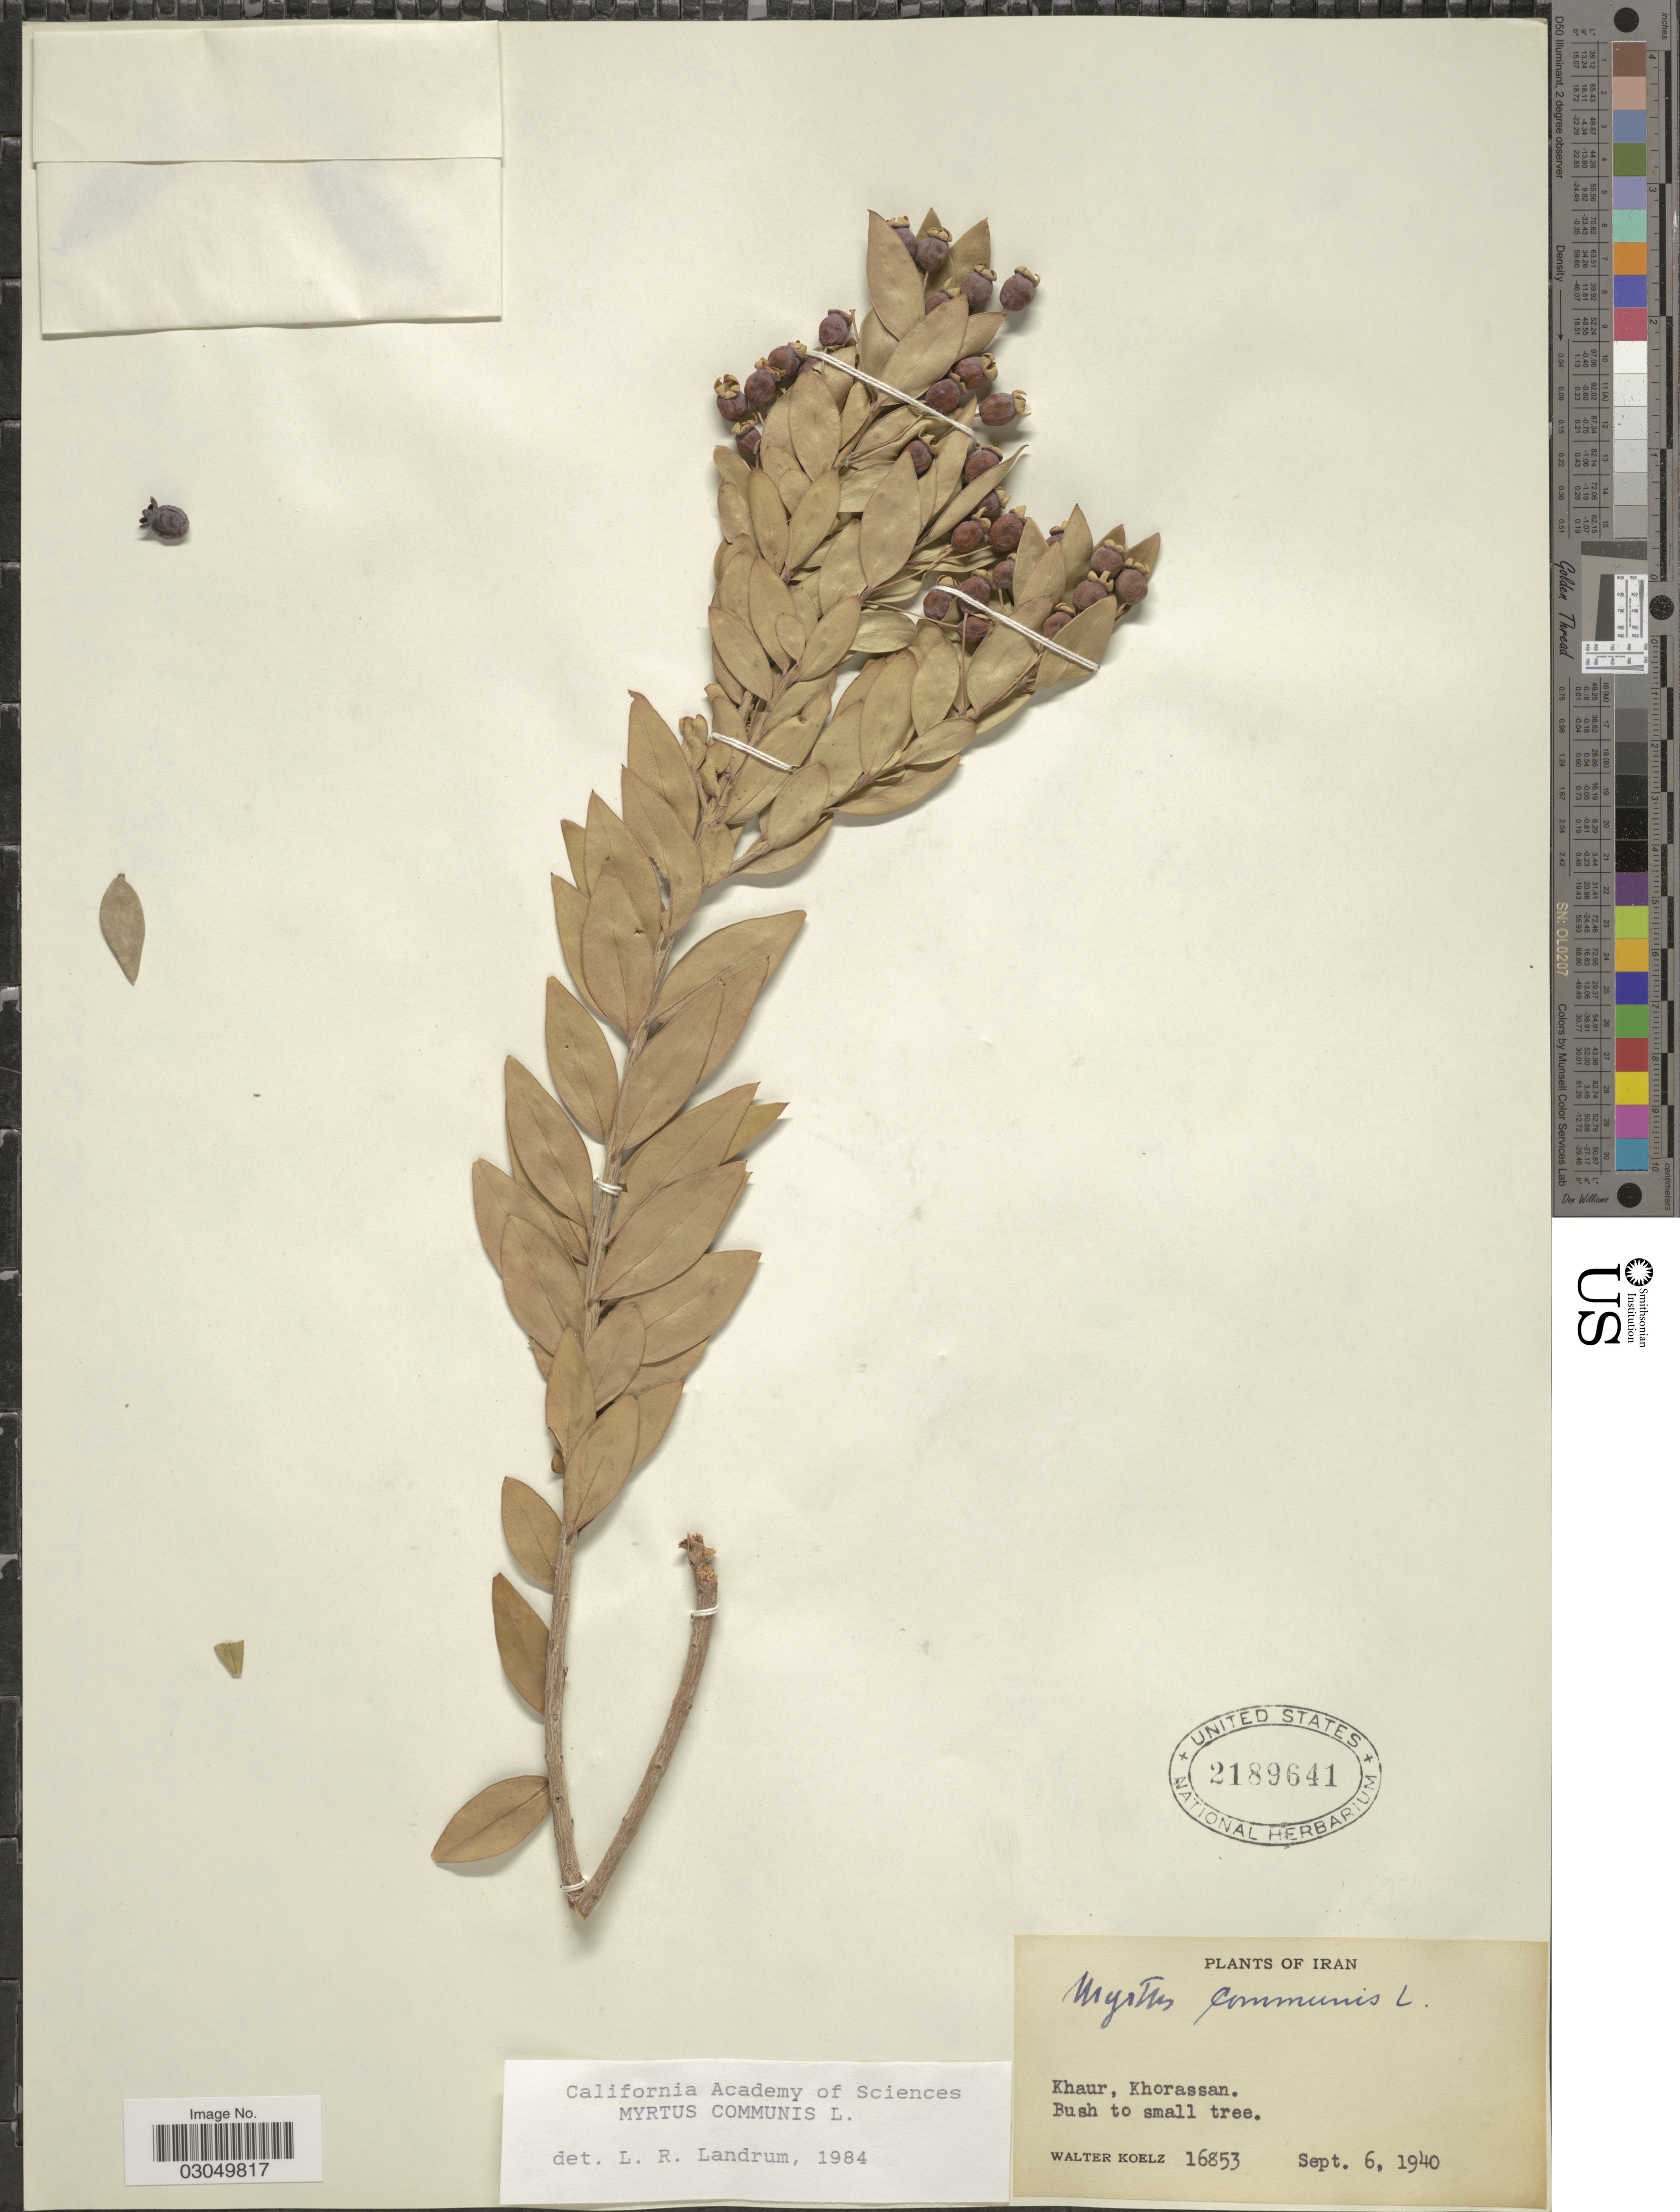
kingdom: Plantae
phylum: Tracheophyta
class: Magnoliopsida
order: Myrtales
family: Myrtaceae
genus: Myrtus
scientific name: Myrtus sp.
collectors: W. N. Koelz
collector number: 16853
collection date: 1940-09-06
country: Iran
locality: Khaur, Khorassan.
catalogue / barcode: US 2189641